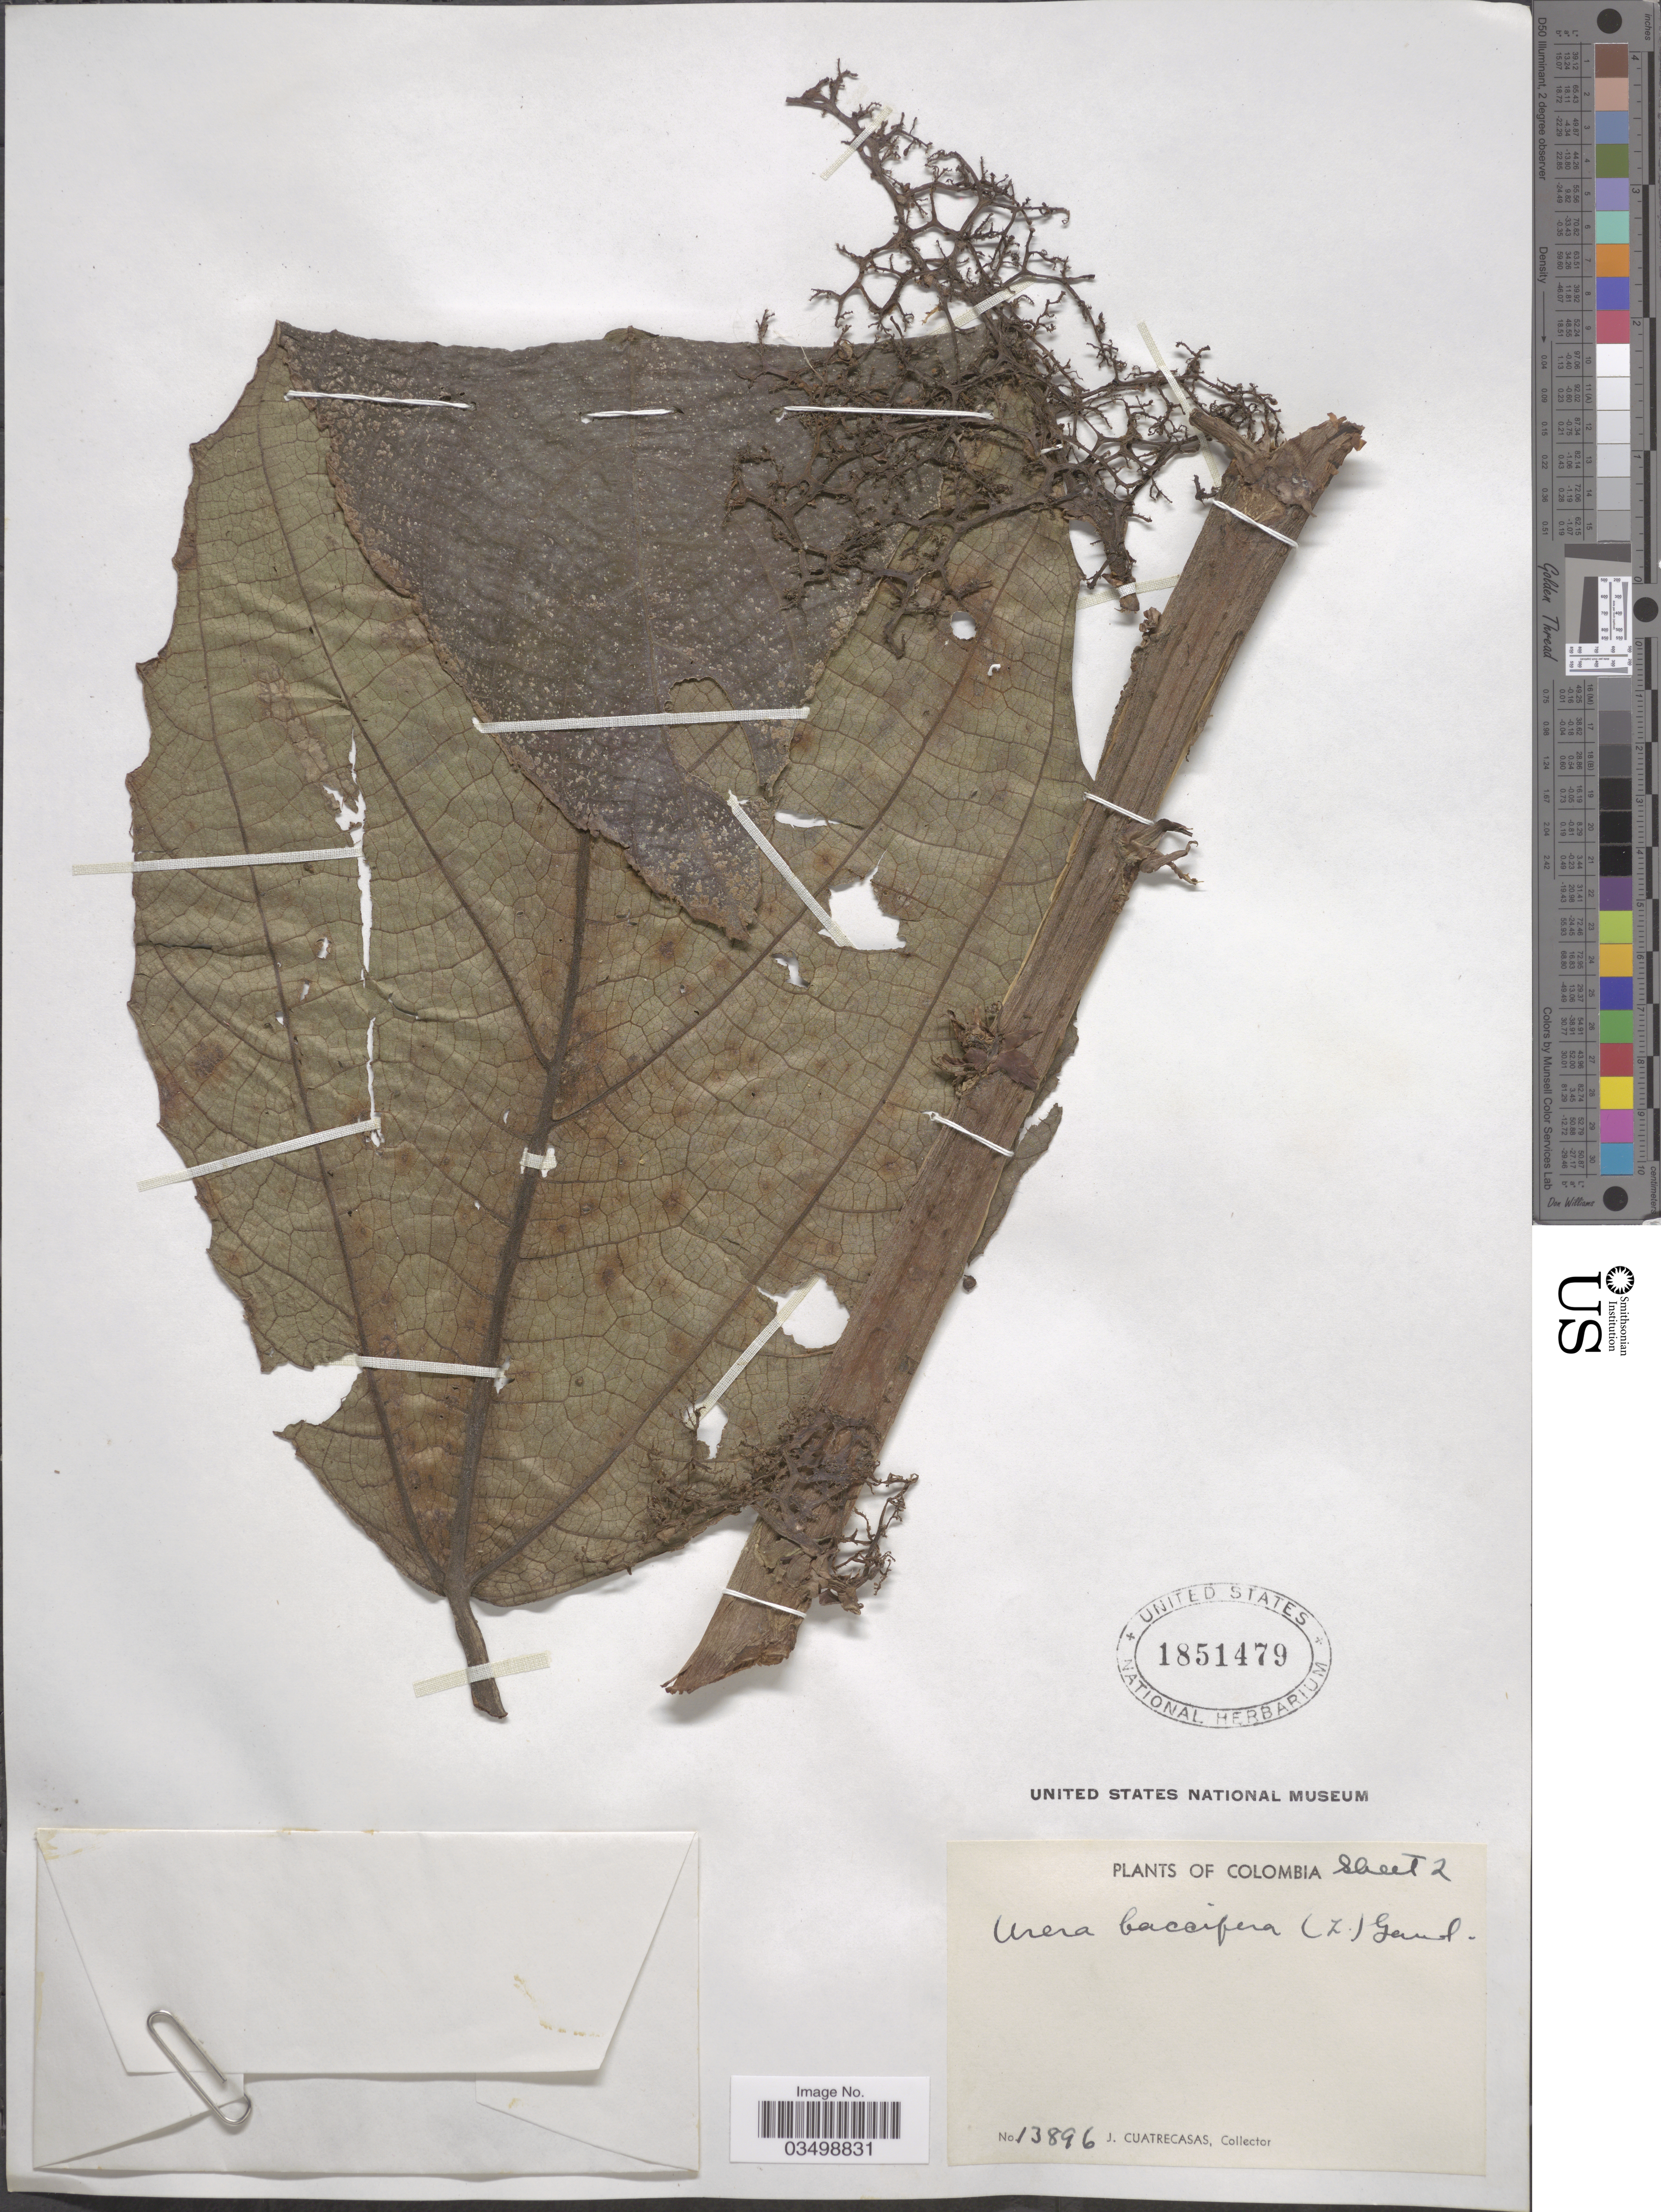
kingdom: Plantae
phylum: Tracheophyta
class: Magnoliopsida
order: Rosales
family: Urticaceae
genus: Urera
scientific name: Urera baccifera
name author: (L.) Gaudich. ex Wedd.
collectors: J. Cuatrecasas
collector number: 13896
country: Colombia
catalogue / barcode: US 1851479